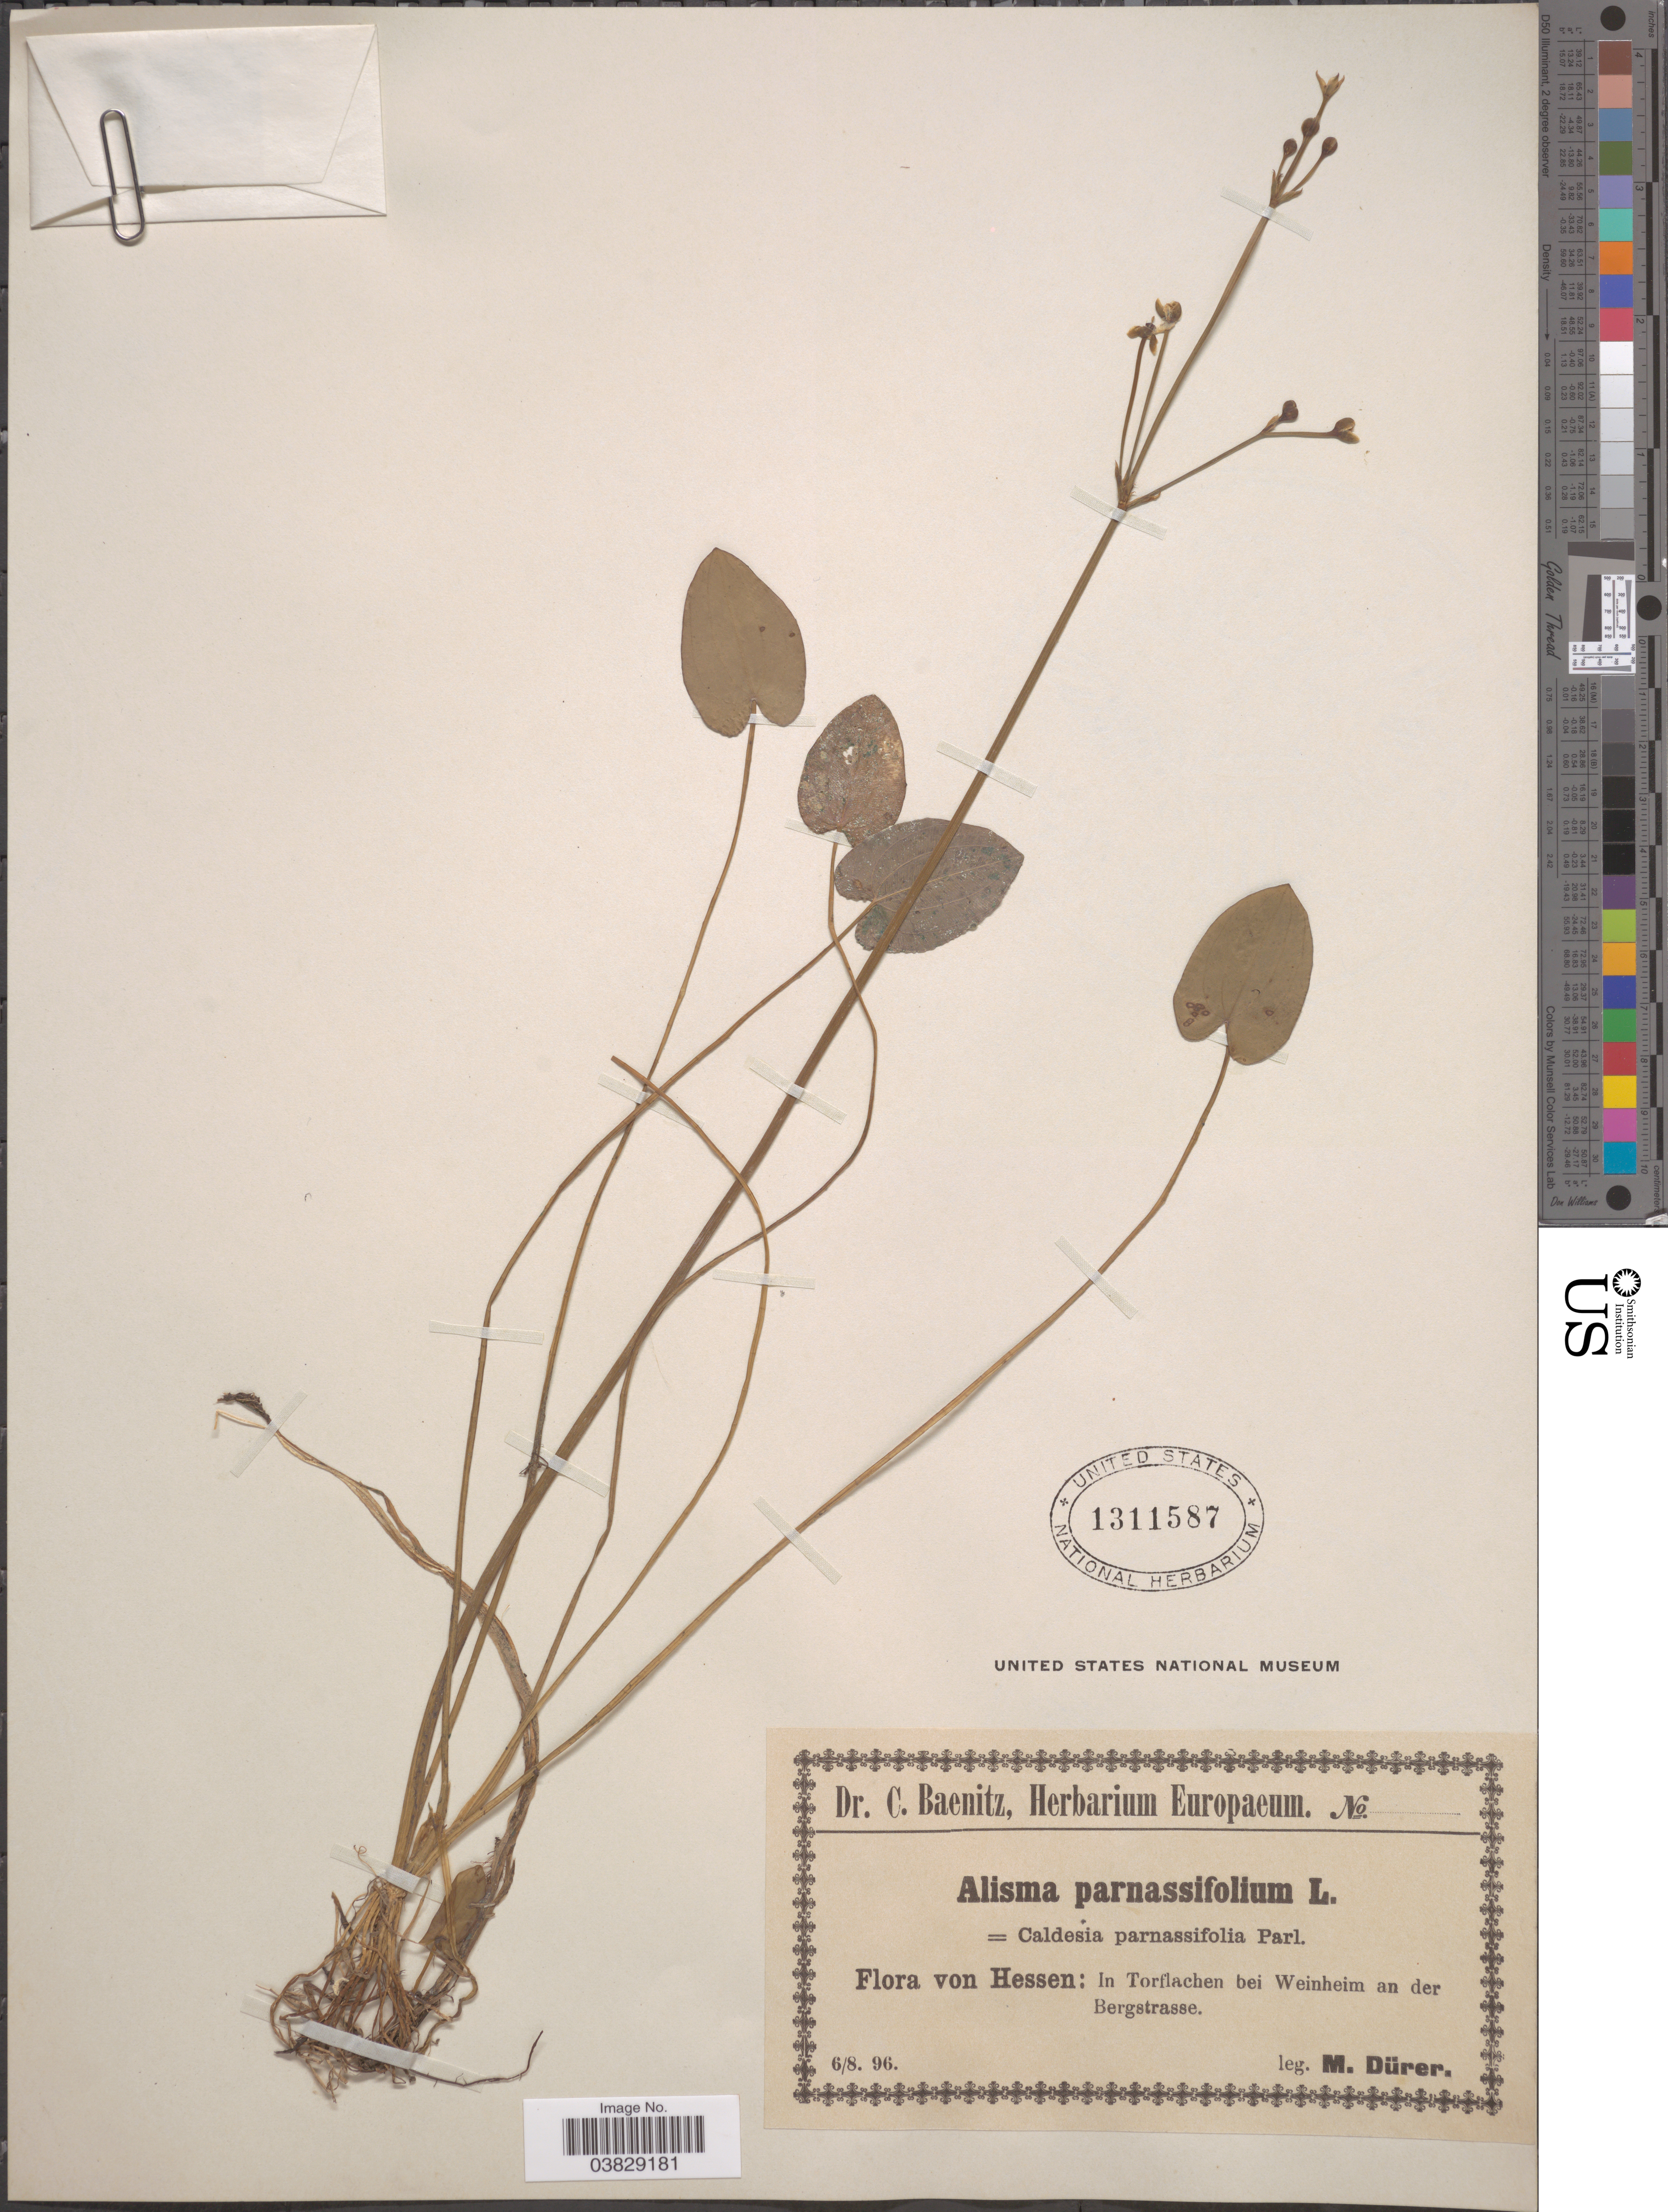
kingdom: Plantae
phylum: Tracheophyta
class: Liliopsida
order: Alismatales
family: Alismataceae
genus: Caldesia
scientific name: Caldesia parnassifolia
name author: (L.) Parl.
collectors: M. Durer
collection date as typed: Transcribed d/m/y: 6/8/96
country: Germany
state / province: Hesse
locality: In Torflachen bei Weinheim an der Bergstrasse.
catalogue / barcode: US 1311587